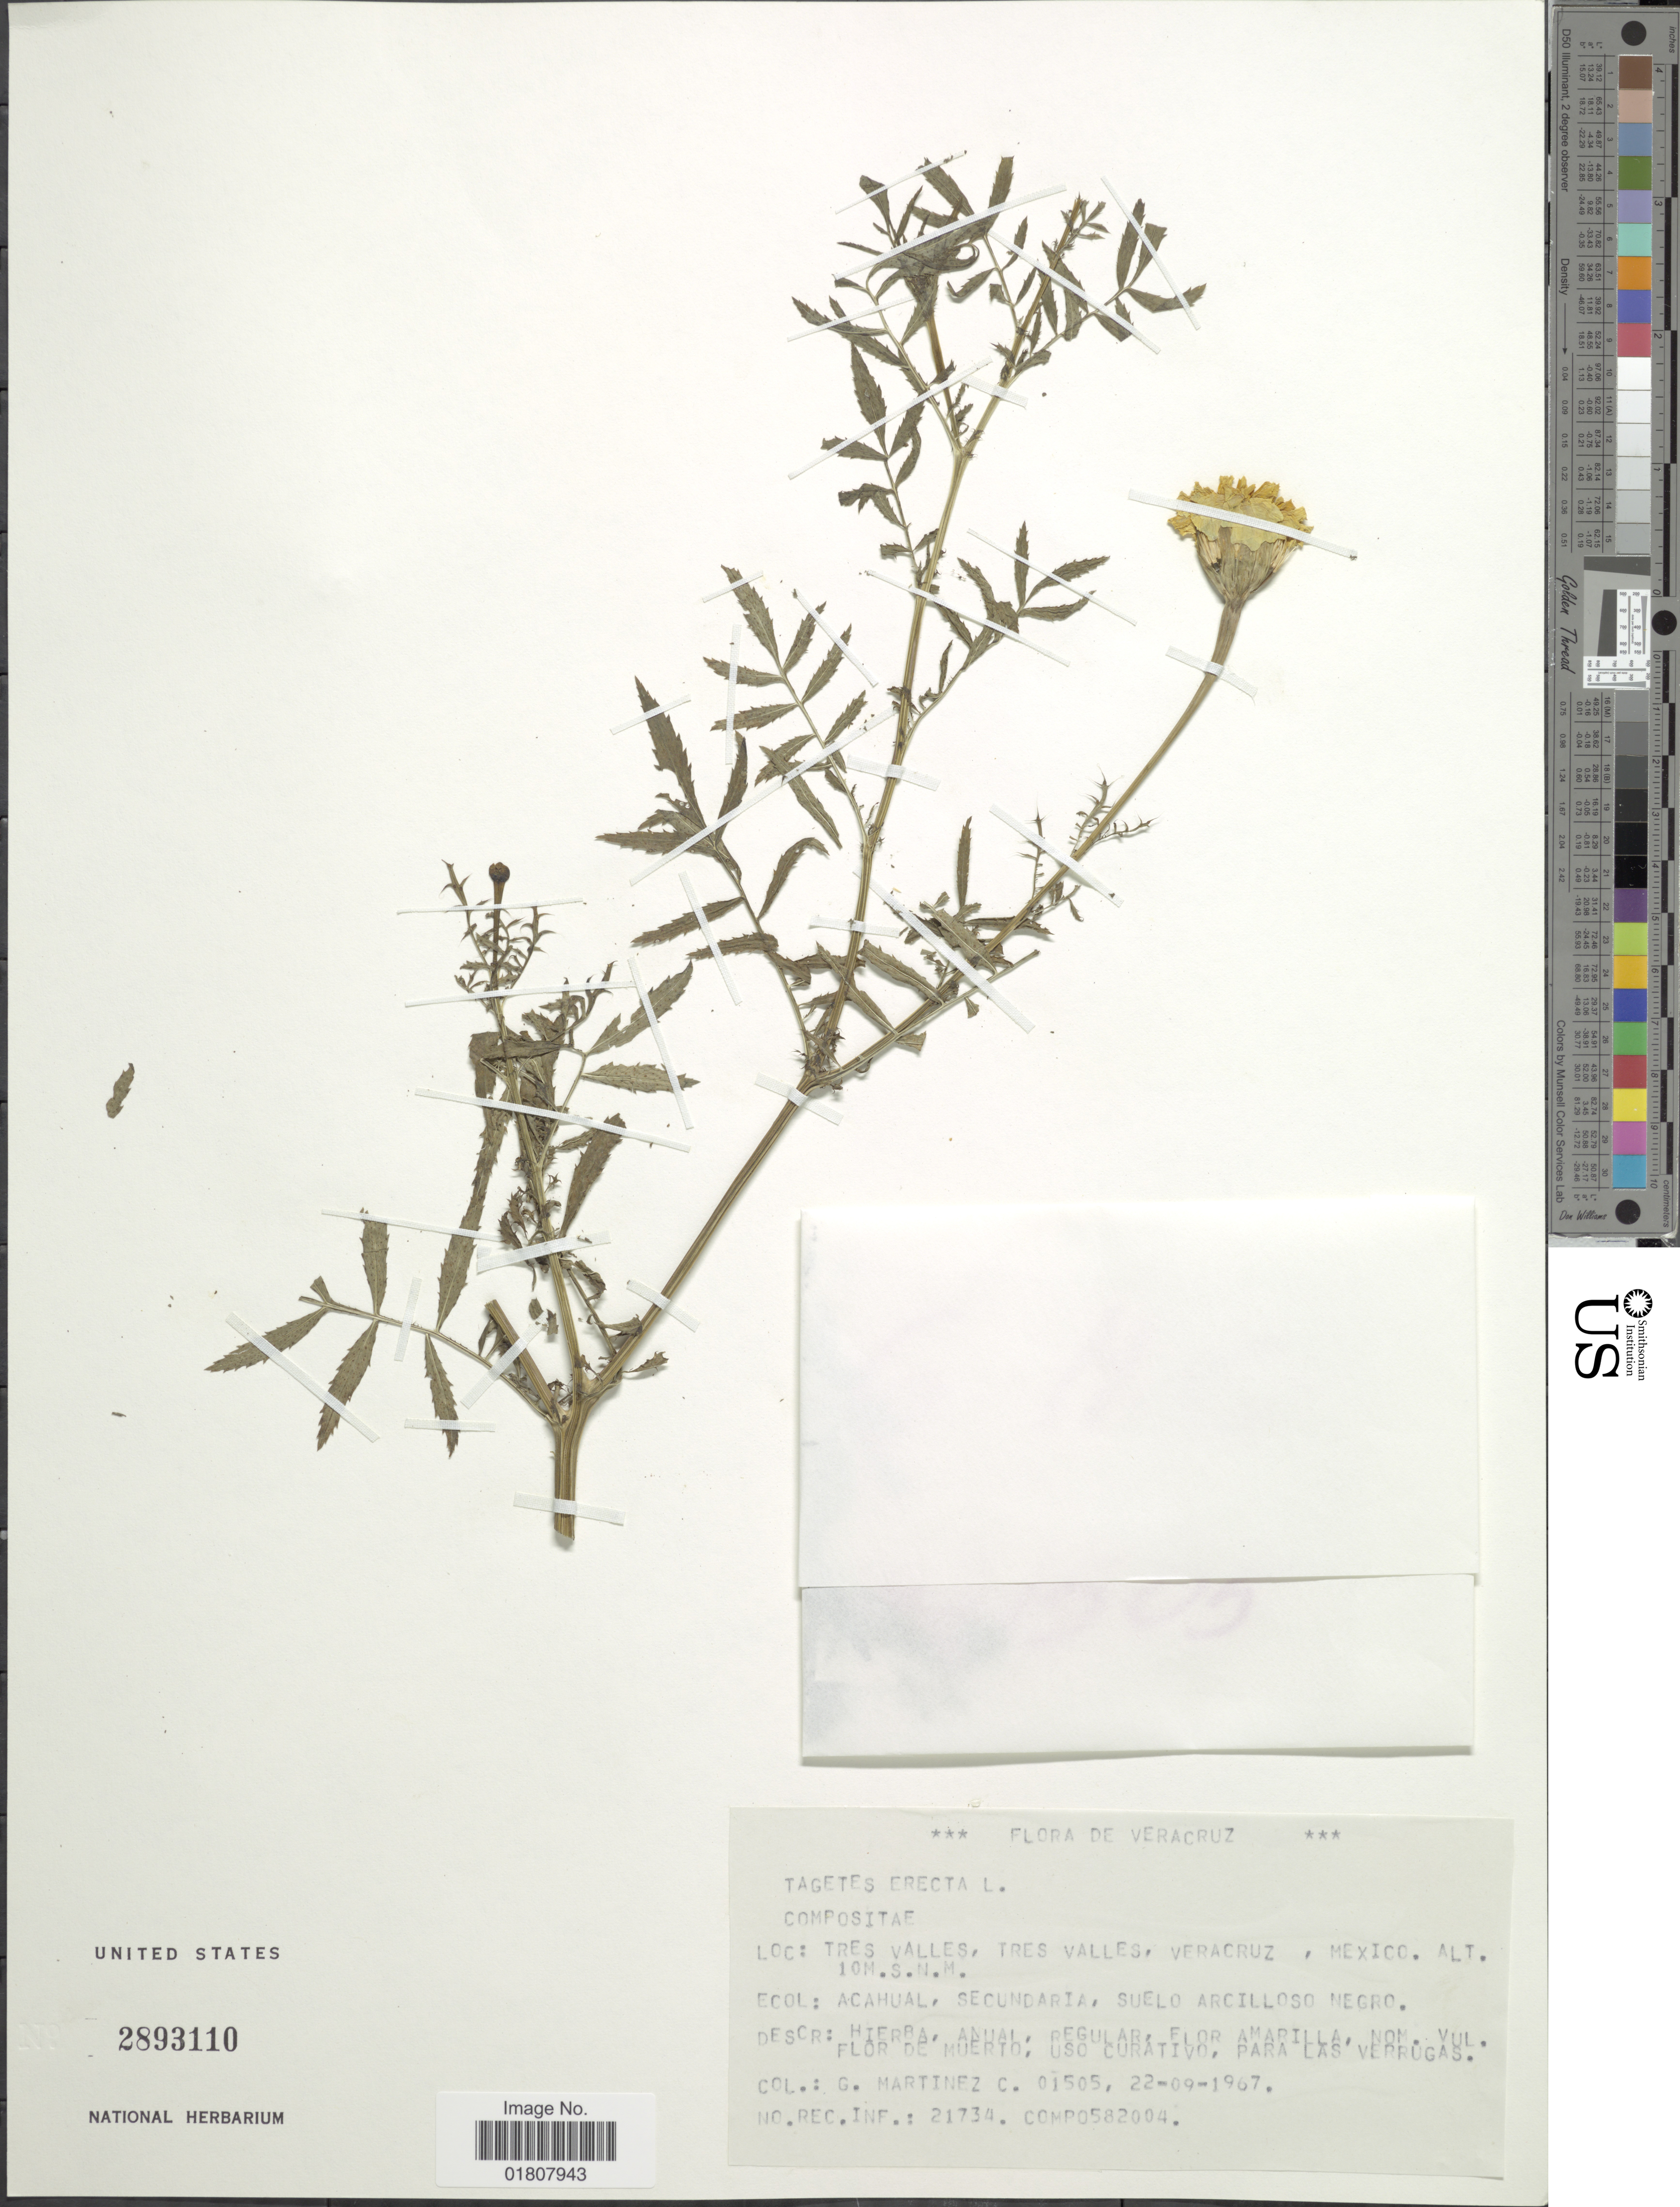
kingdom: Plantae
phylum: Tracheophyta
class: Magnoliopsida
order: Asterales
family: Asteraceae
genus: Tagetes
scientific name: Tagetes erecta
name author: L.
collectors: G. Martinez C.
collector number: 01505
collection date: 1967-09-22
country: Mexico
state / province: Veracruz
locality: Veracruz, Tres Valles, Tres Valles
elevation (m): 10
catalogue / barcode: US 2893110